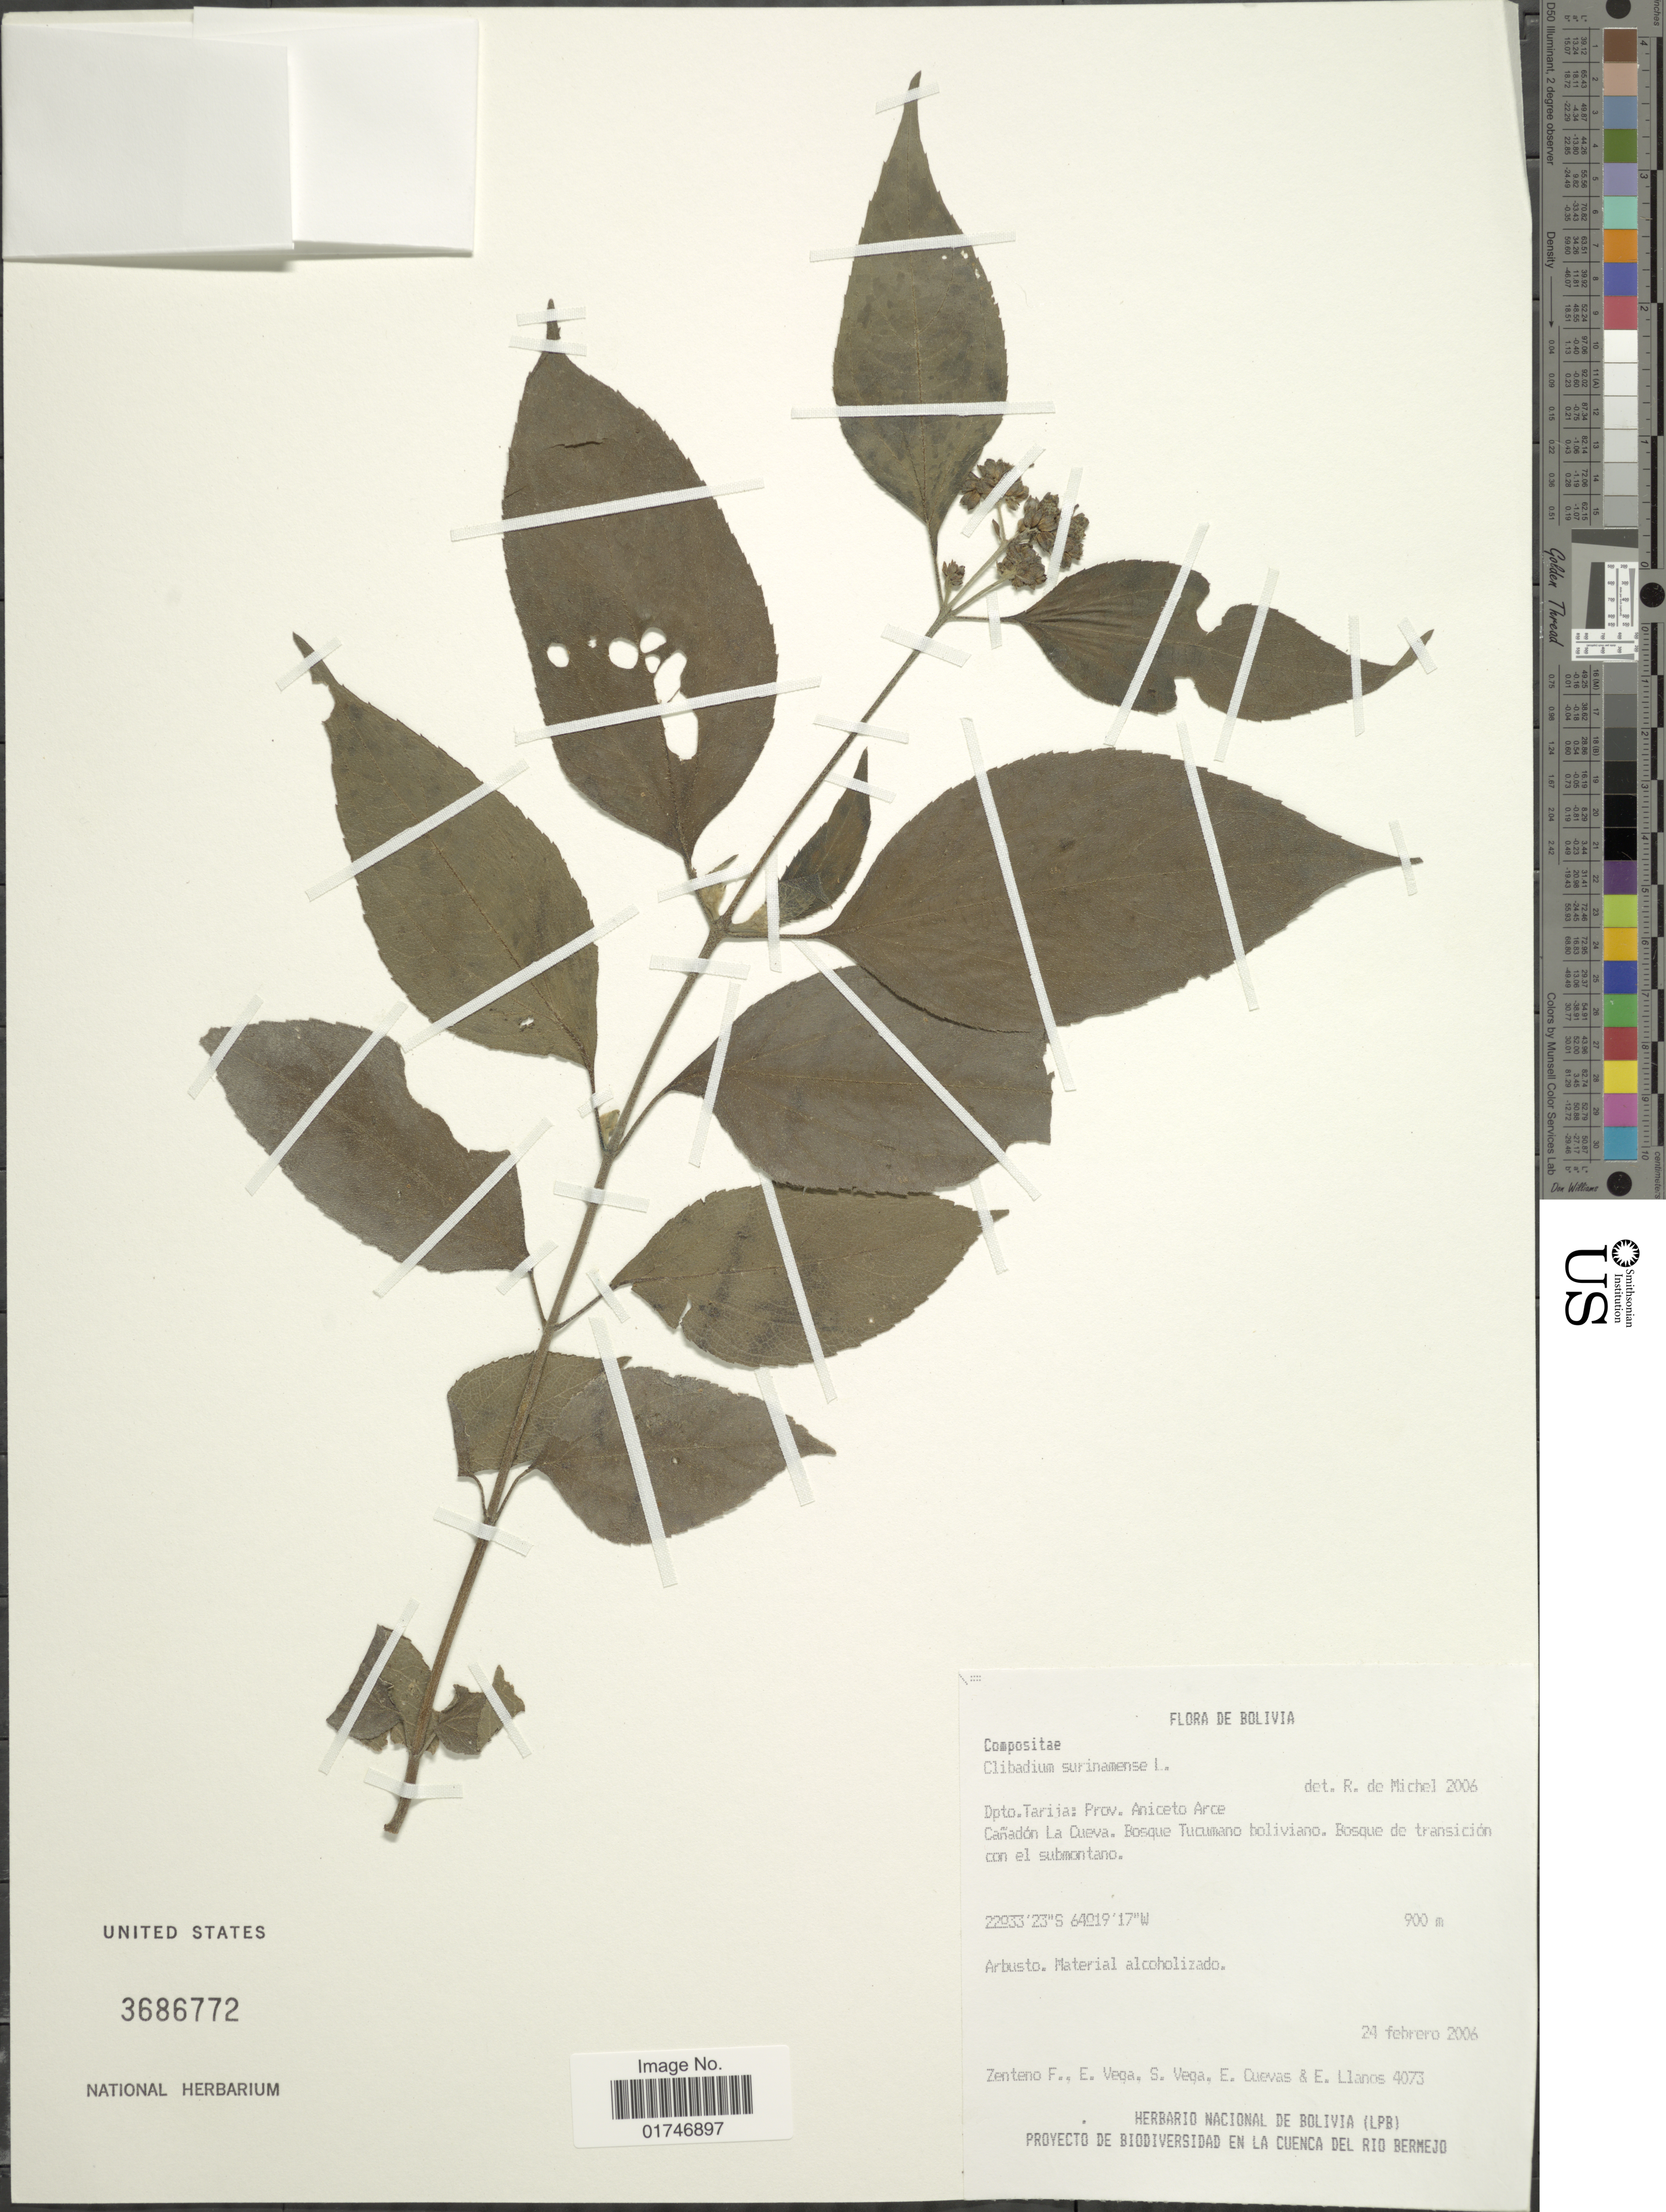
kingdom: Plantae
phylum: Tracheophyta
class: Magnoliopsida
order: Asterales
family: Asteraceae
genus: Clibadium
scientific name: Clibadium surinamense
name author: L.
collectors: F. Zenteno, E. Vega, S. Vega, E. Cuevas & E. Llanos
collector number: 4073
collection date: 2006-02-24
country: Bolivia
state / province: Tarija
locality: Dpto. Tarija: Prov. Aniceto Arce. Cañadón La Cueva. Bosque Tucuman boliviano. Bosque de transición con el submontano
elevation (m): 900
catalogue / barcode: US 3686772